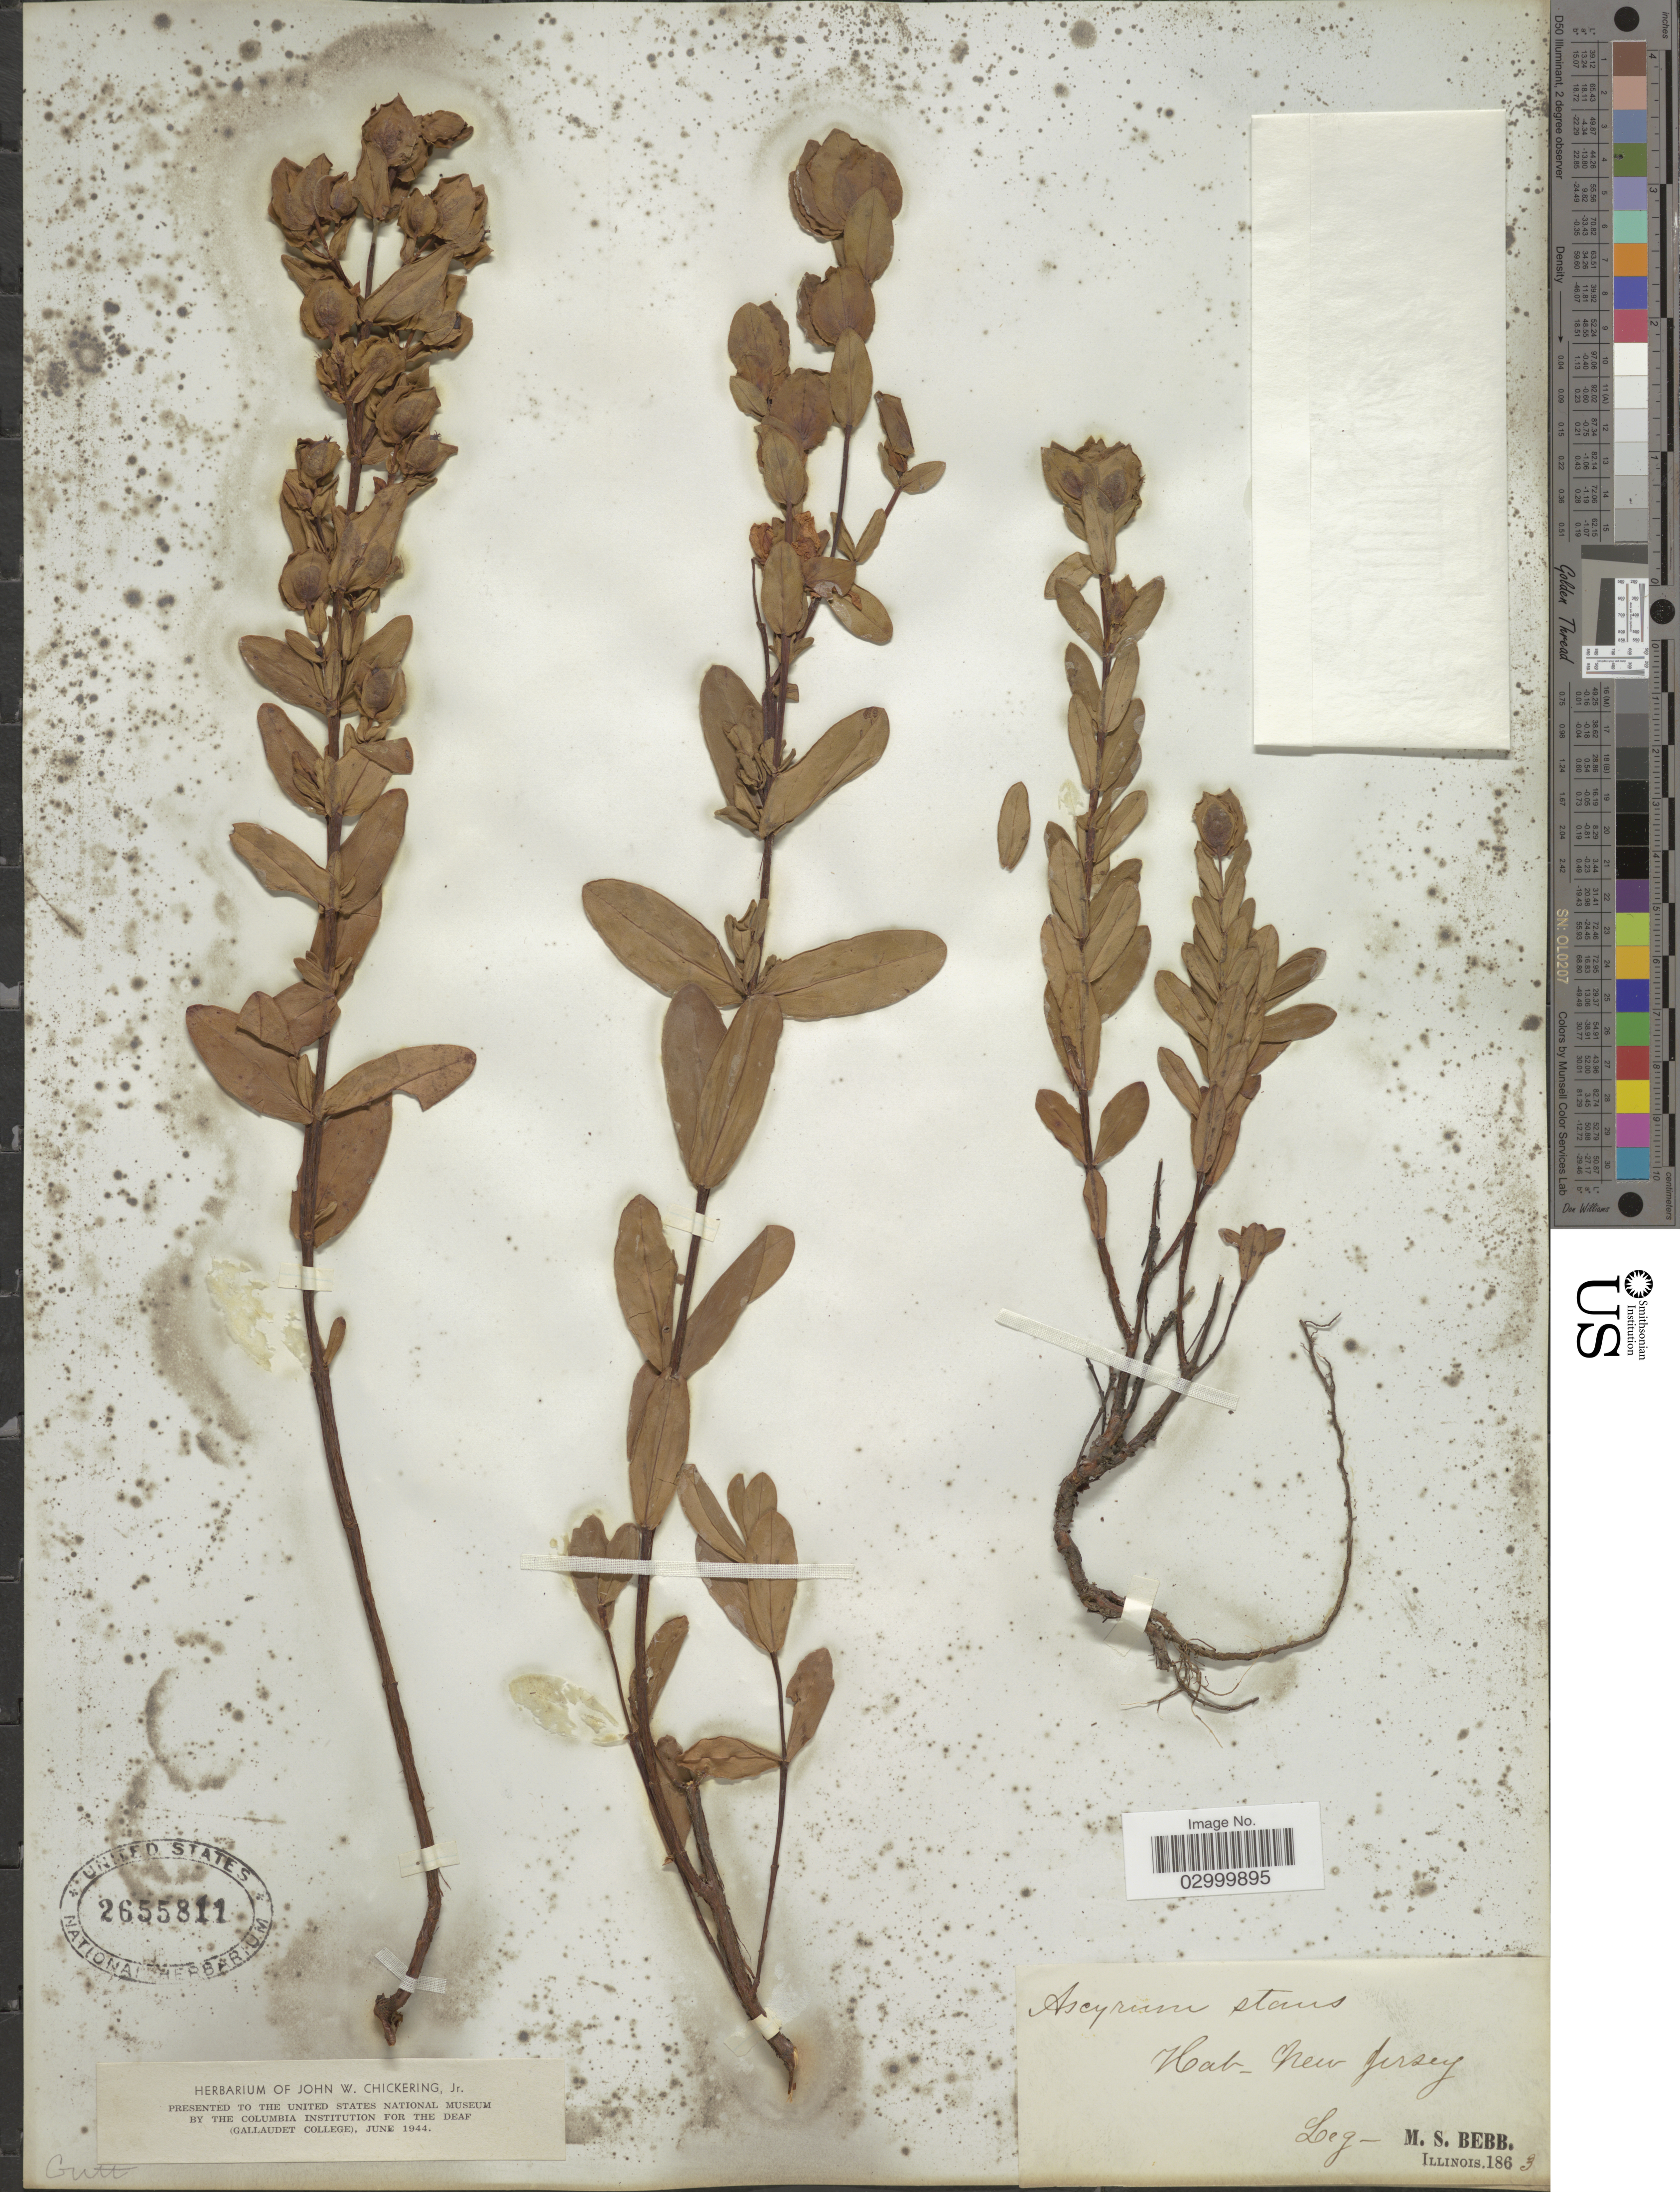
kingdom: Plantae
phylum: Tracheophyta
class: Magnoliopsida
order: Malpighiales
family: Hypericaceae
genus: Hypericum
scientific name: Hypericum crux-andreae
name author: (L.) Crantz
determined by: Strong, Mark T., (BOT), Smithsonian Institution - National Museum of Natural History (UNITED STATES)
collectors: M. Bebb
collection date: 1863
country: United States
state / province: New Jersey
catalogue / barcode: US 2655811